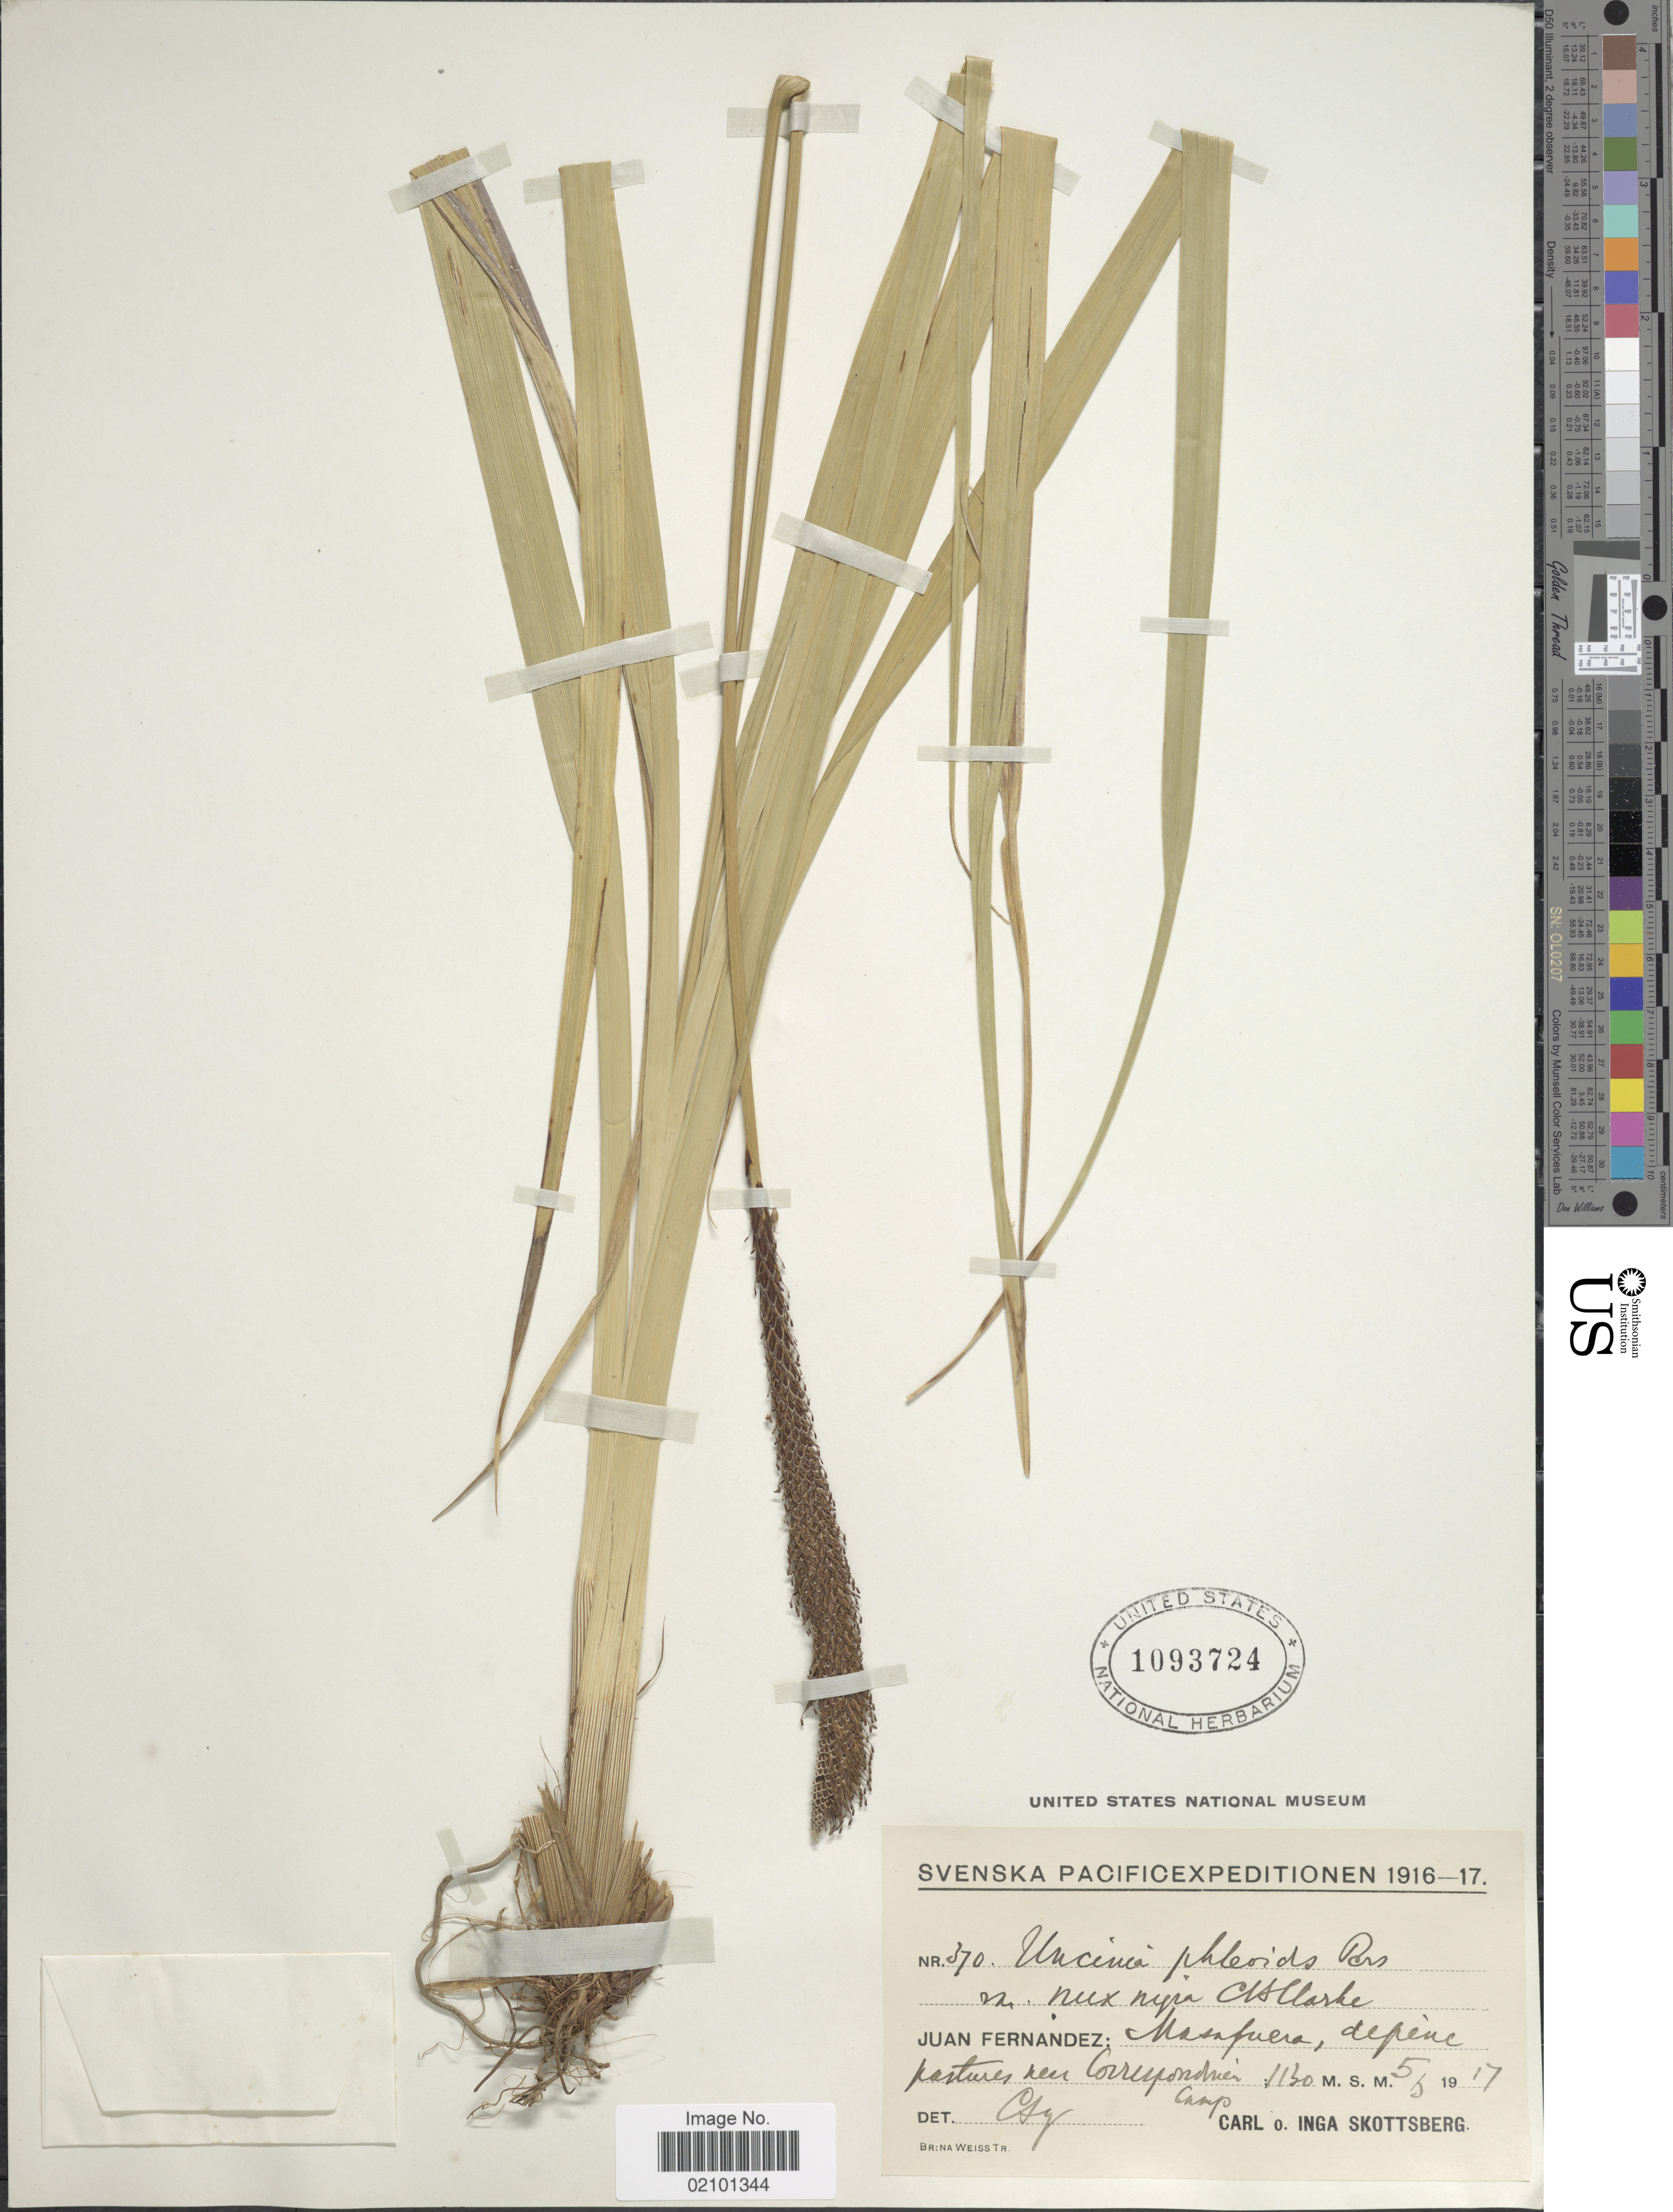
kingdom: Plantae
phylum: Tracheophyta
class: Liliopsida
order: Poales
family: Cyperaceae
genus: Carex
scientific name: Carex phleoides Cav. subsp. phleoides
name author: Cav.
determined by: Jimnéz-Mejias, Pedro, (UPOS), Universidad Pablo de Olavide (SPAIN)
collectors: C. Skottsberg & I. Skottsberg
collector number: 370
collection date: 1917-01-05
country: Chile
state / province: Valparaíso (V)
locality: Juan Fernandez: Masafuera, alpine pastures near Correspondencia camp.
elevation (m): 1130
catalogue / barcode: US 1093724